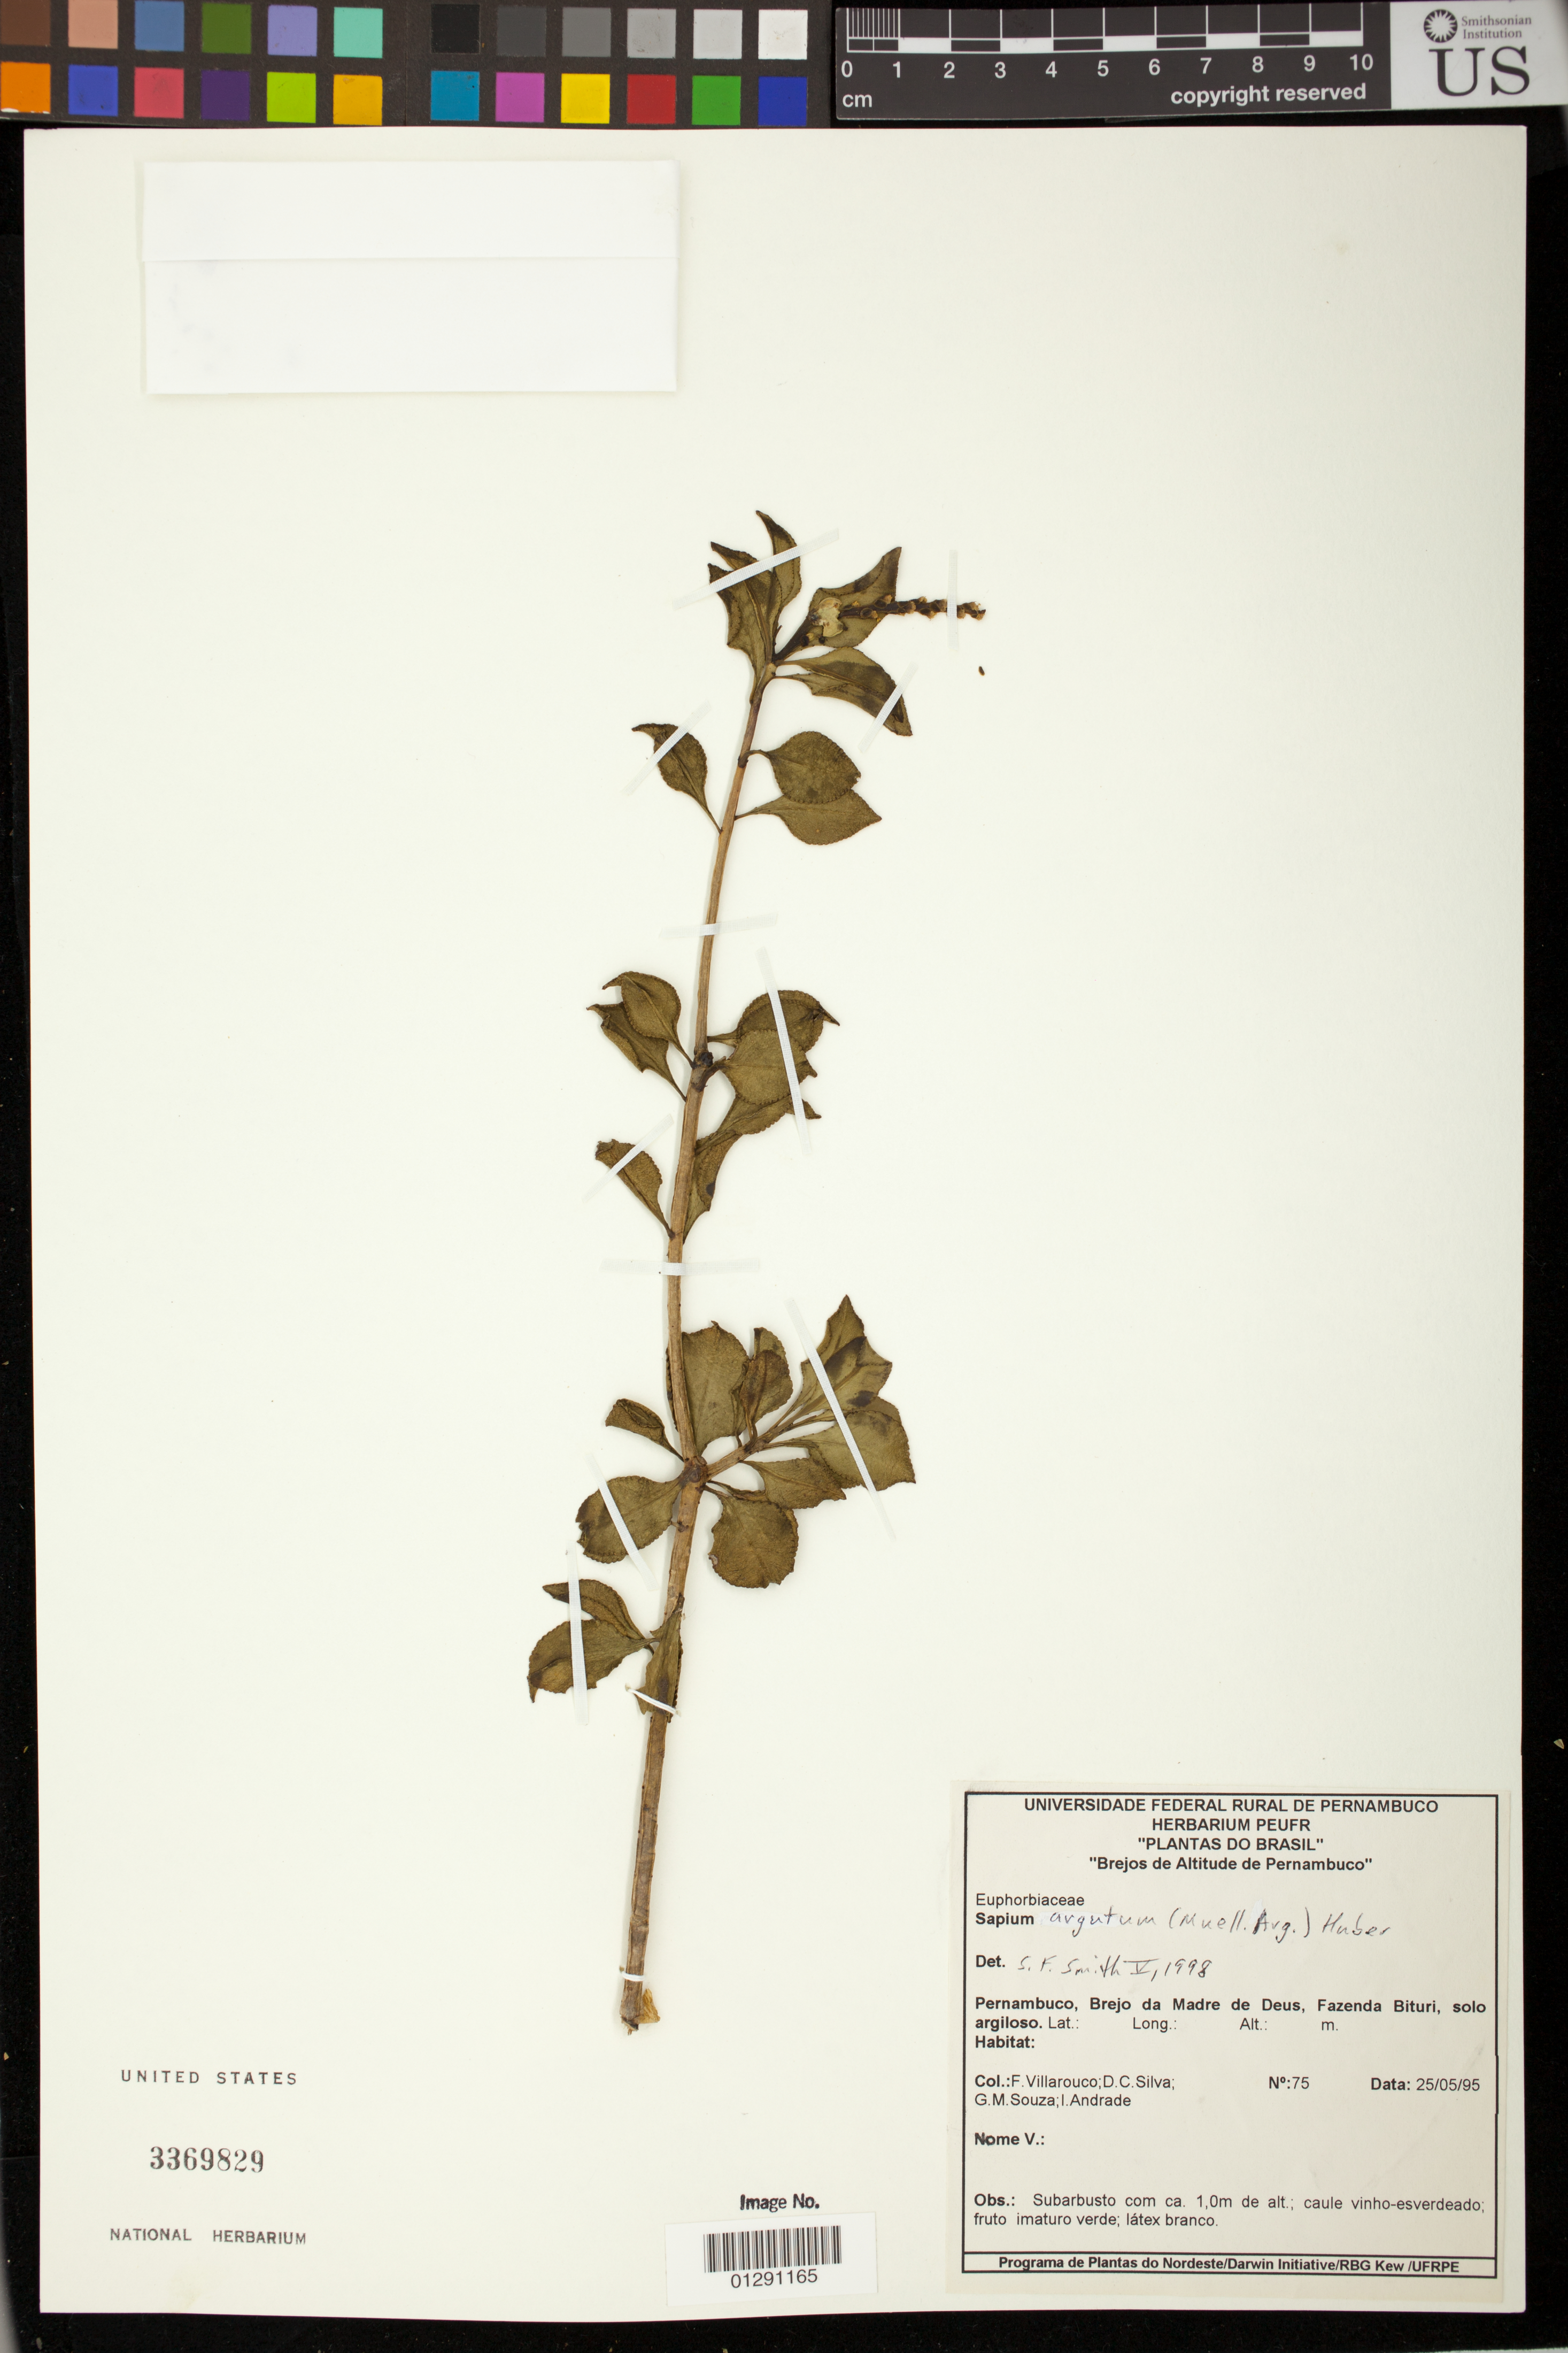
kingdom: Plantae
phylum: Tracheophyta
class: Magnoliopsida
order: Malpighiales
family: Euphorbiaceae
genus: Sapium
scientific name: Sapium argutum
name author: (Müll. Arg.) Huber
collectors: F. M. Villarouco, D. C. Silva, G. Souza & I. Andrade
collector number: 75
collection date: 1995-05-25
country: Brazil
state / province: Pernambuco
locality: Pernambuco, Brejo da Madre de Deus, Fazenda Bituri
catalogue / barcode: US 3369829